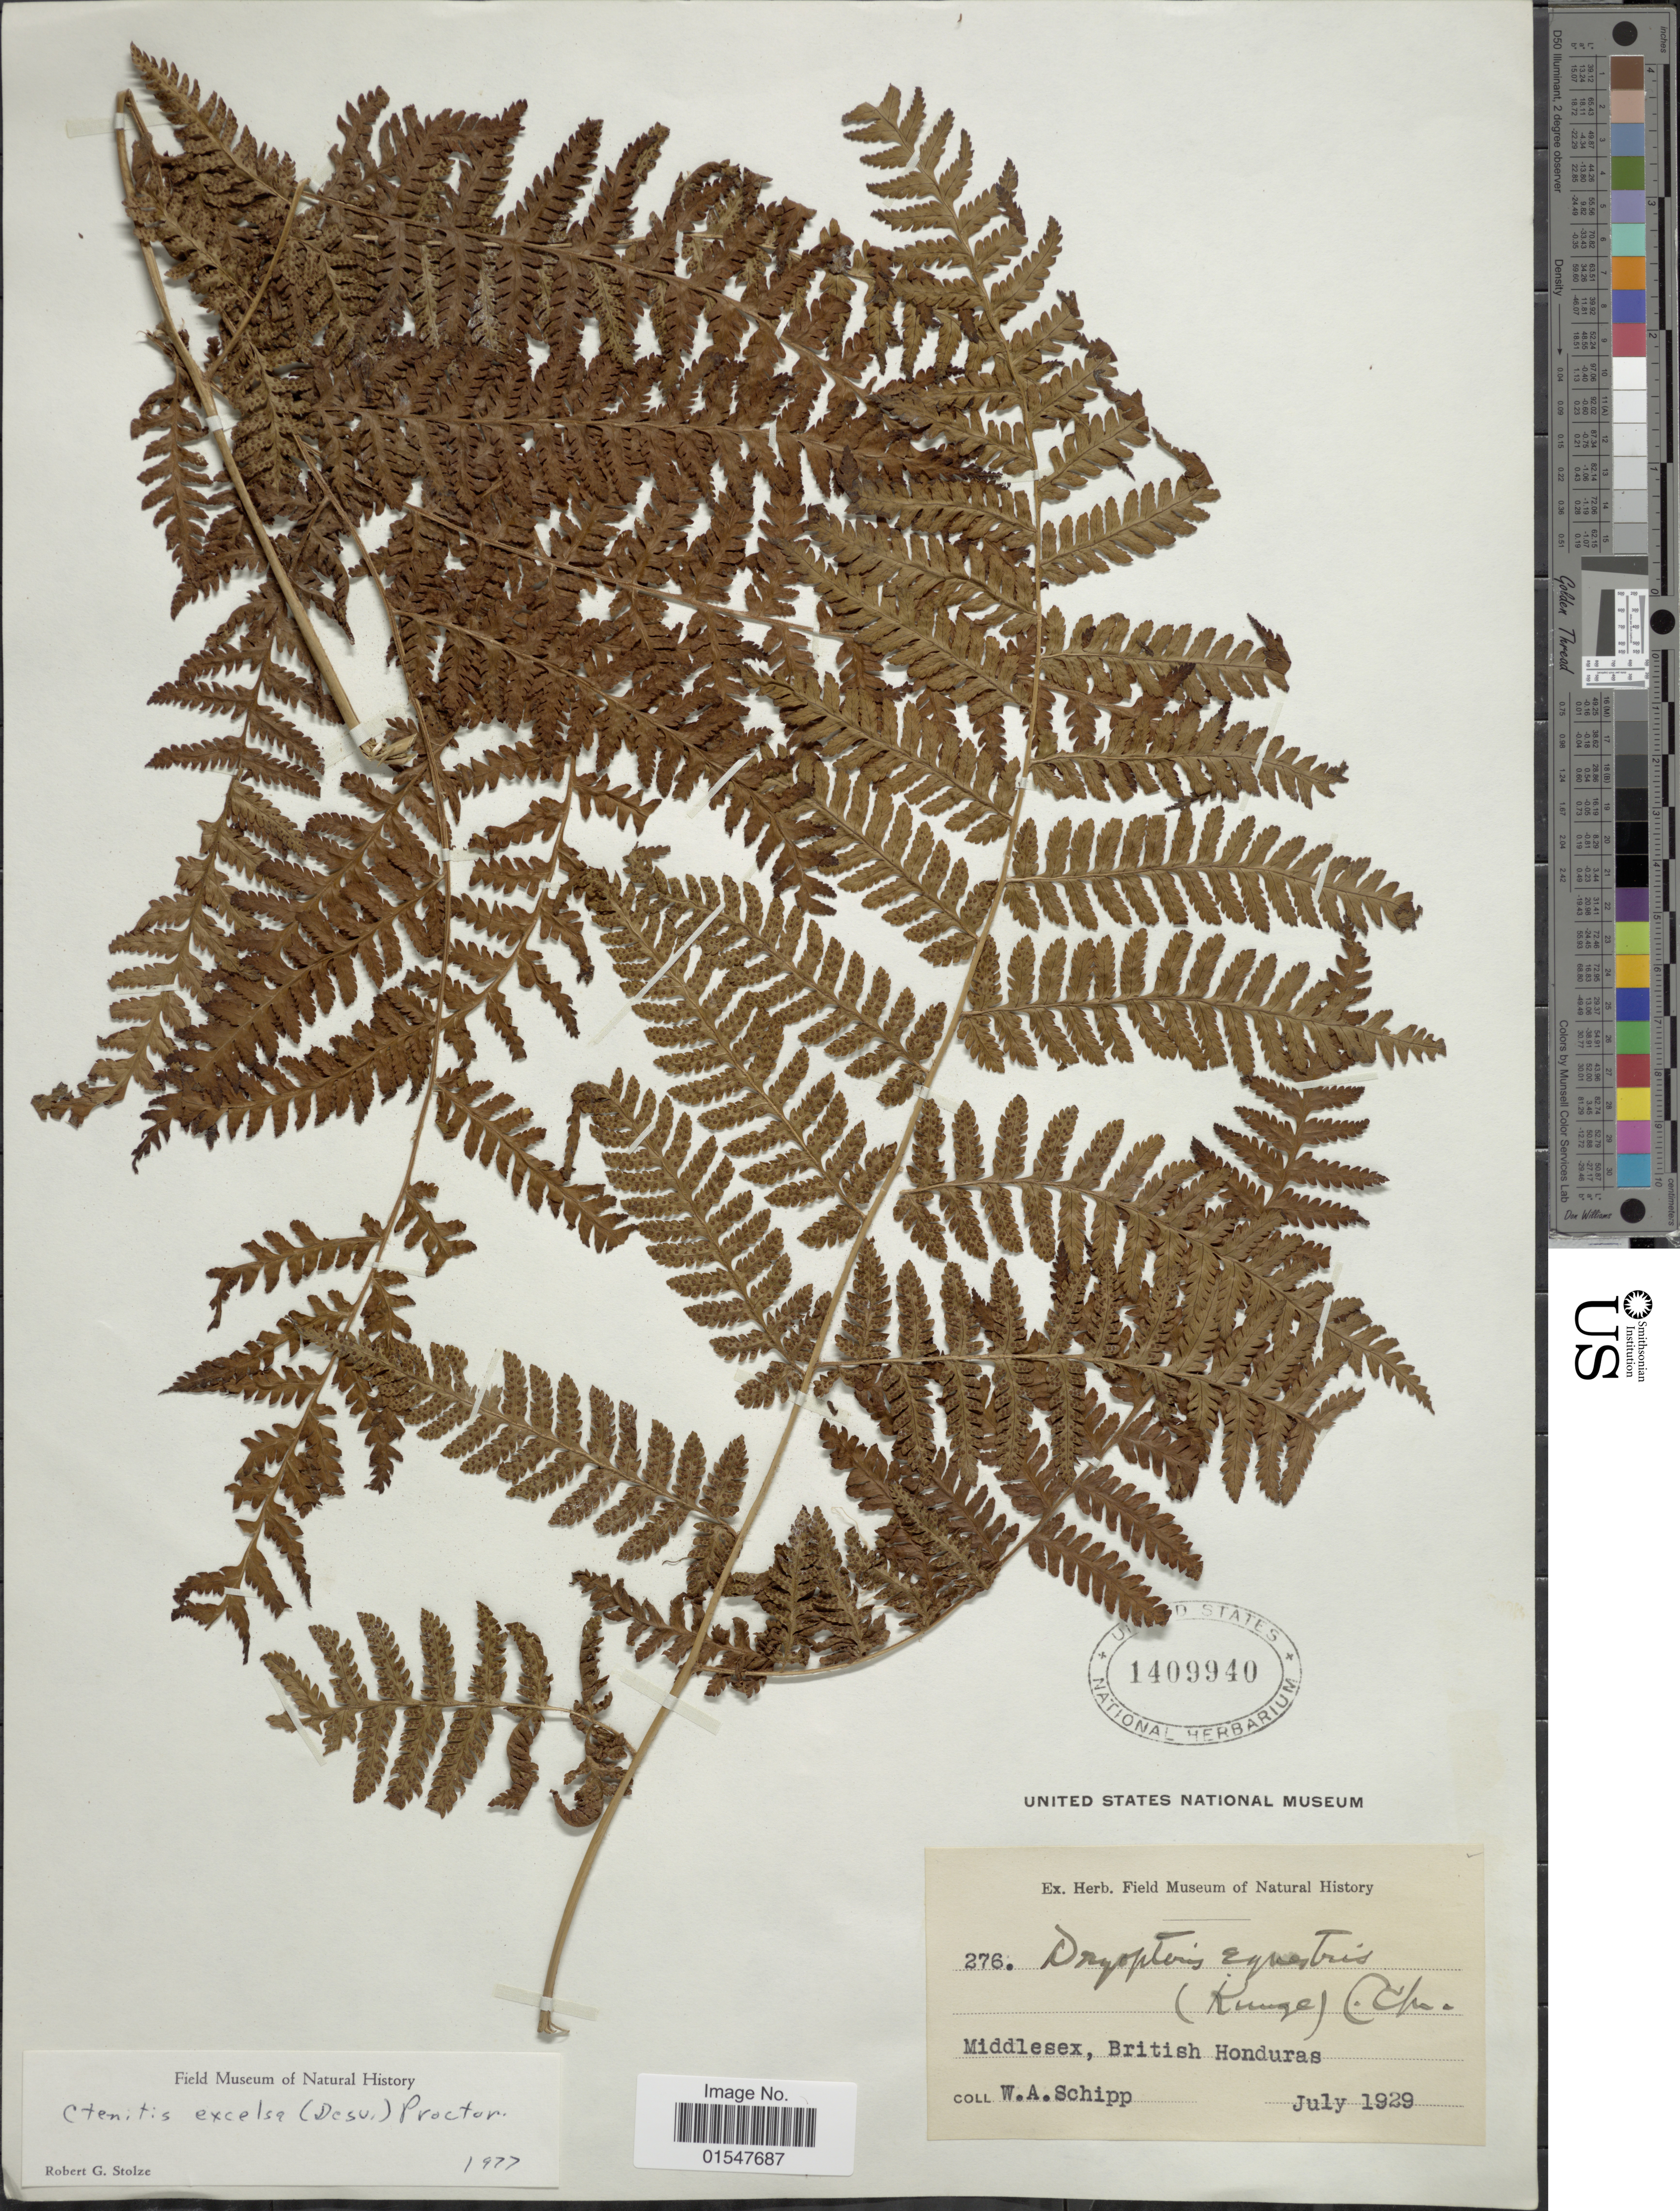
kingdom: Plantae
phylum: Tracheophyta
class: Polypodiopsida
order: Polypodiales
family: Dryopteridaceae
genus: Ctenitis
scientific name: Ctenitis excelsa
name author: (Desv.) Proctor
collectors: W. Schipp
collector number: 276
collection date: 1929-07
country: Belize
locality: Middlesex, British Honduras.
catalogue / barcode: US 1409940